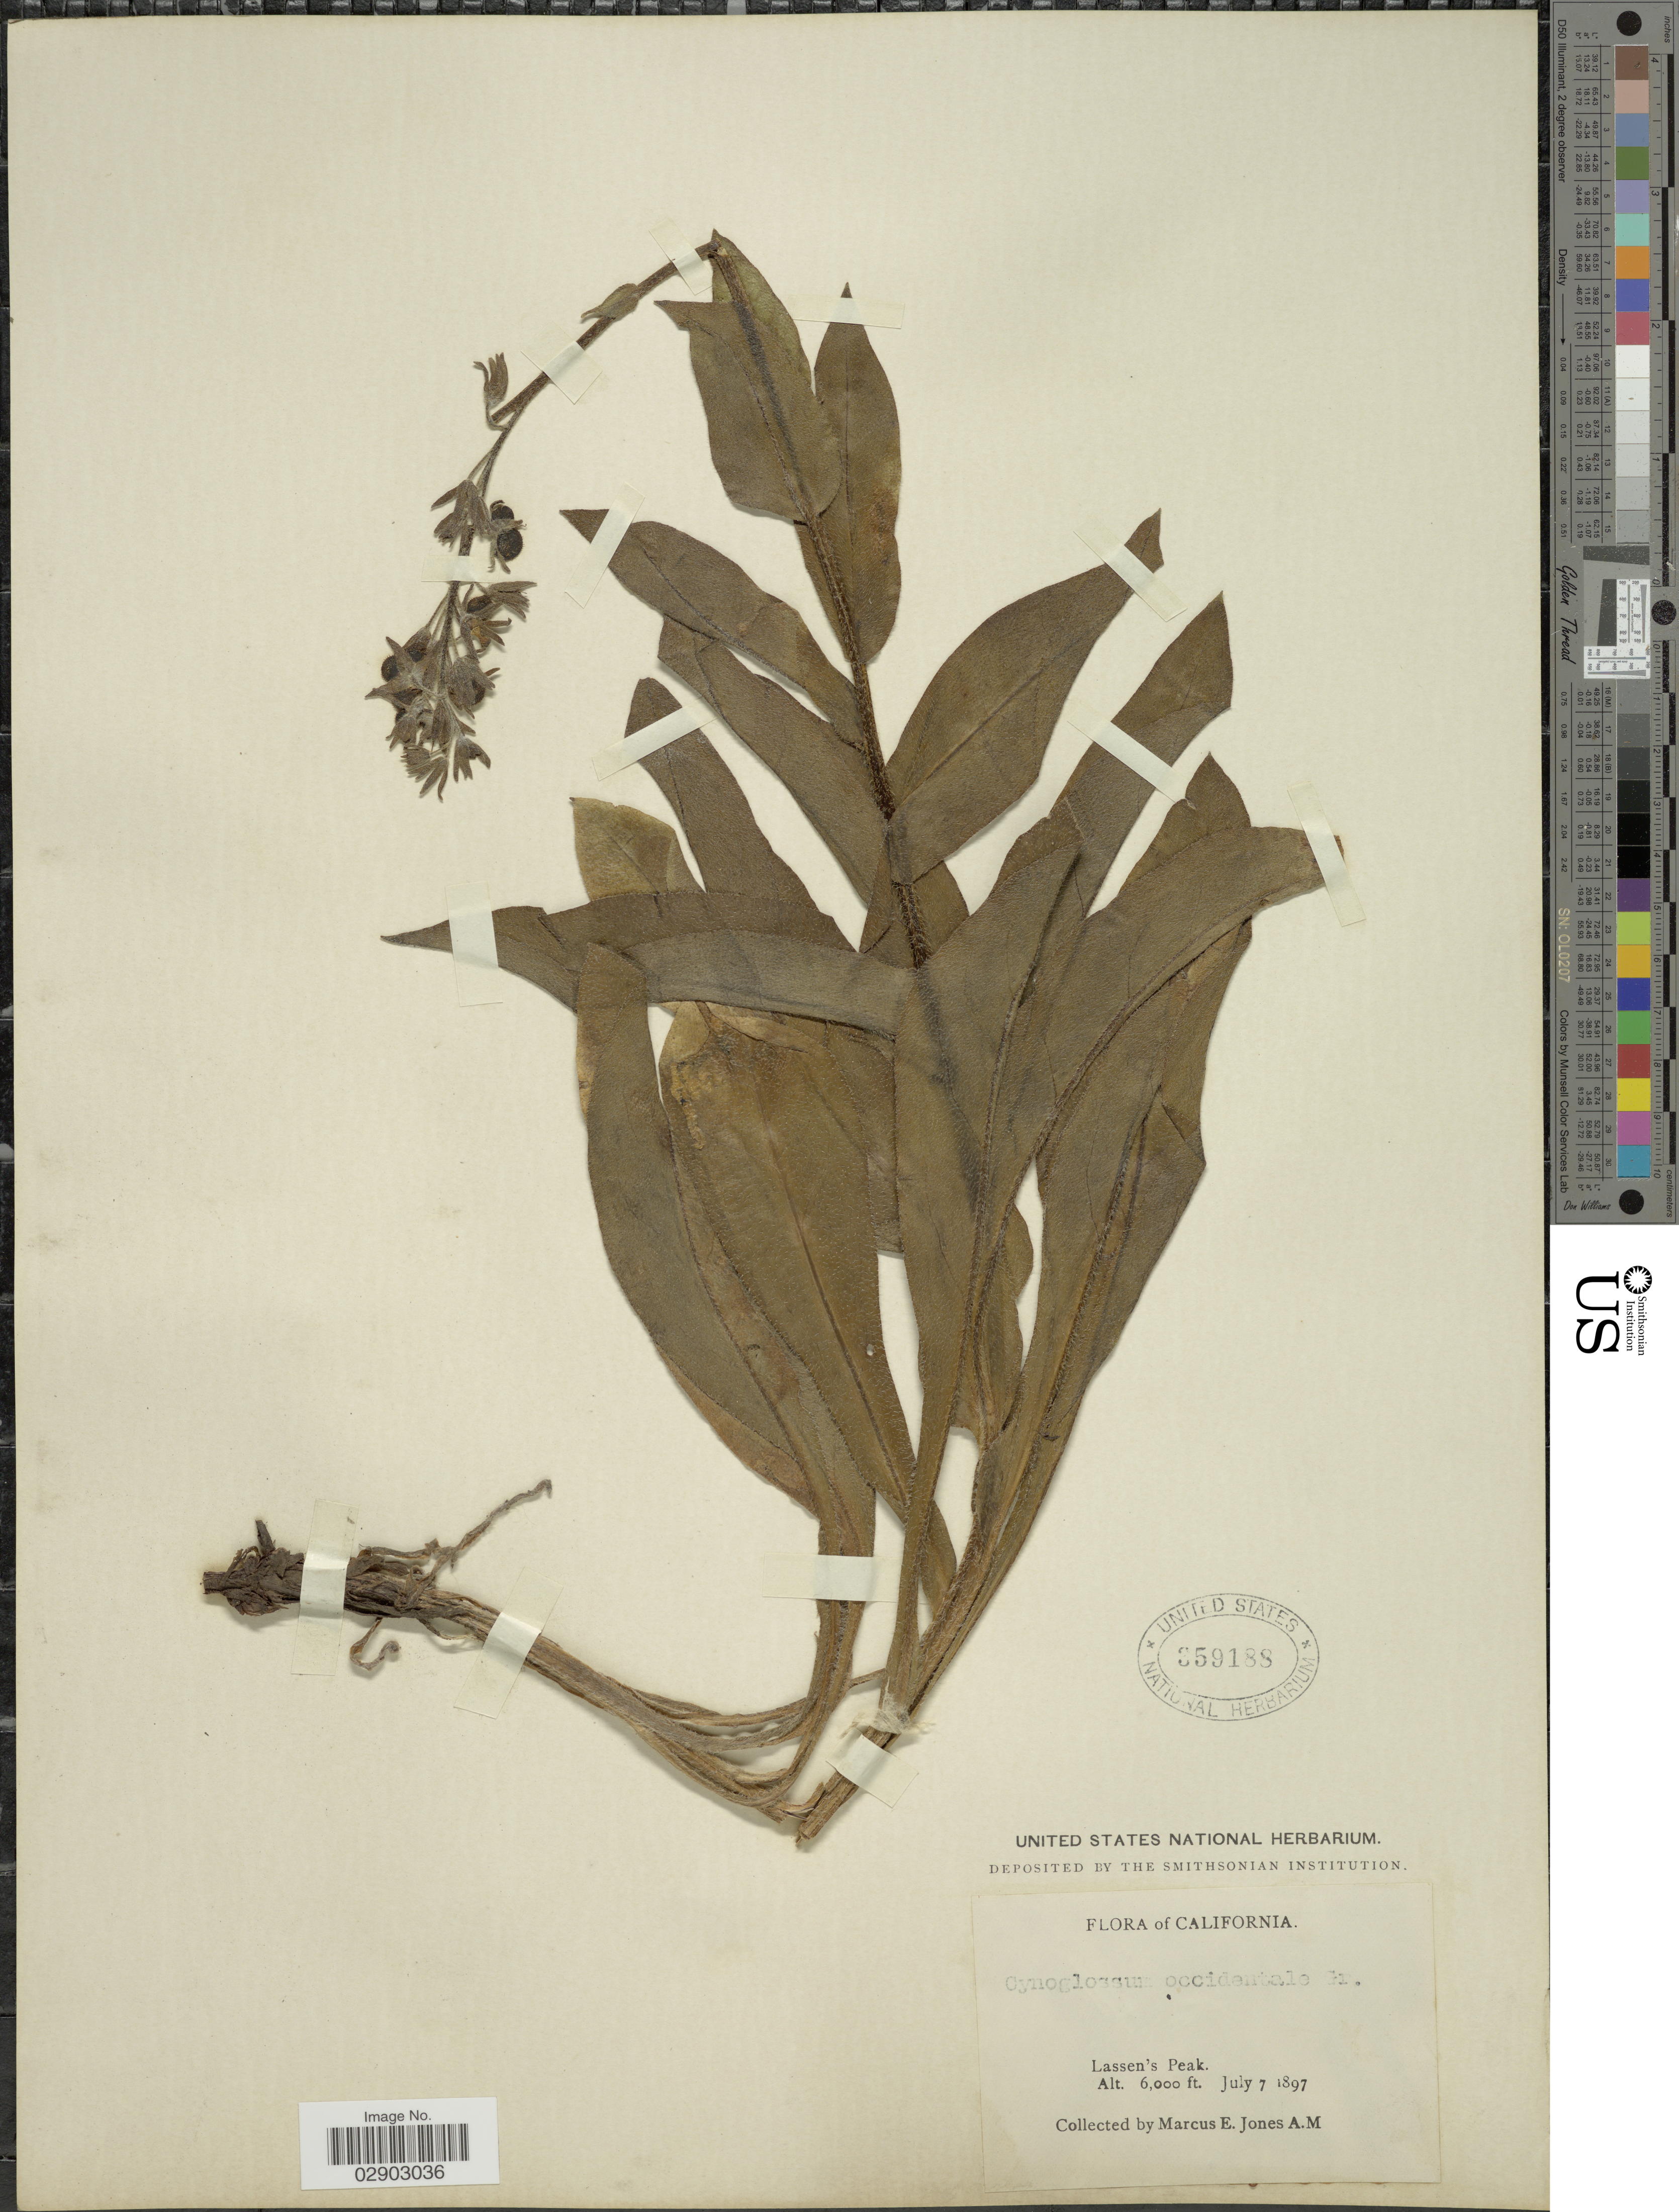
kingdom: Plantae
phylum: Tracheophyta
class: Magnoliopsida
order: Boraginales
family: Boraginaceae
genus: Cynoglossum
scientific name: Cynoglossum occidentale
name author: A. Gray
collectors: M. E. Jones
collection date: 1897-07-07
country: United States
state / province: California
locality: Lassen's Peak.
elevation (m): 1829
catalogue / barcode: US 359188